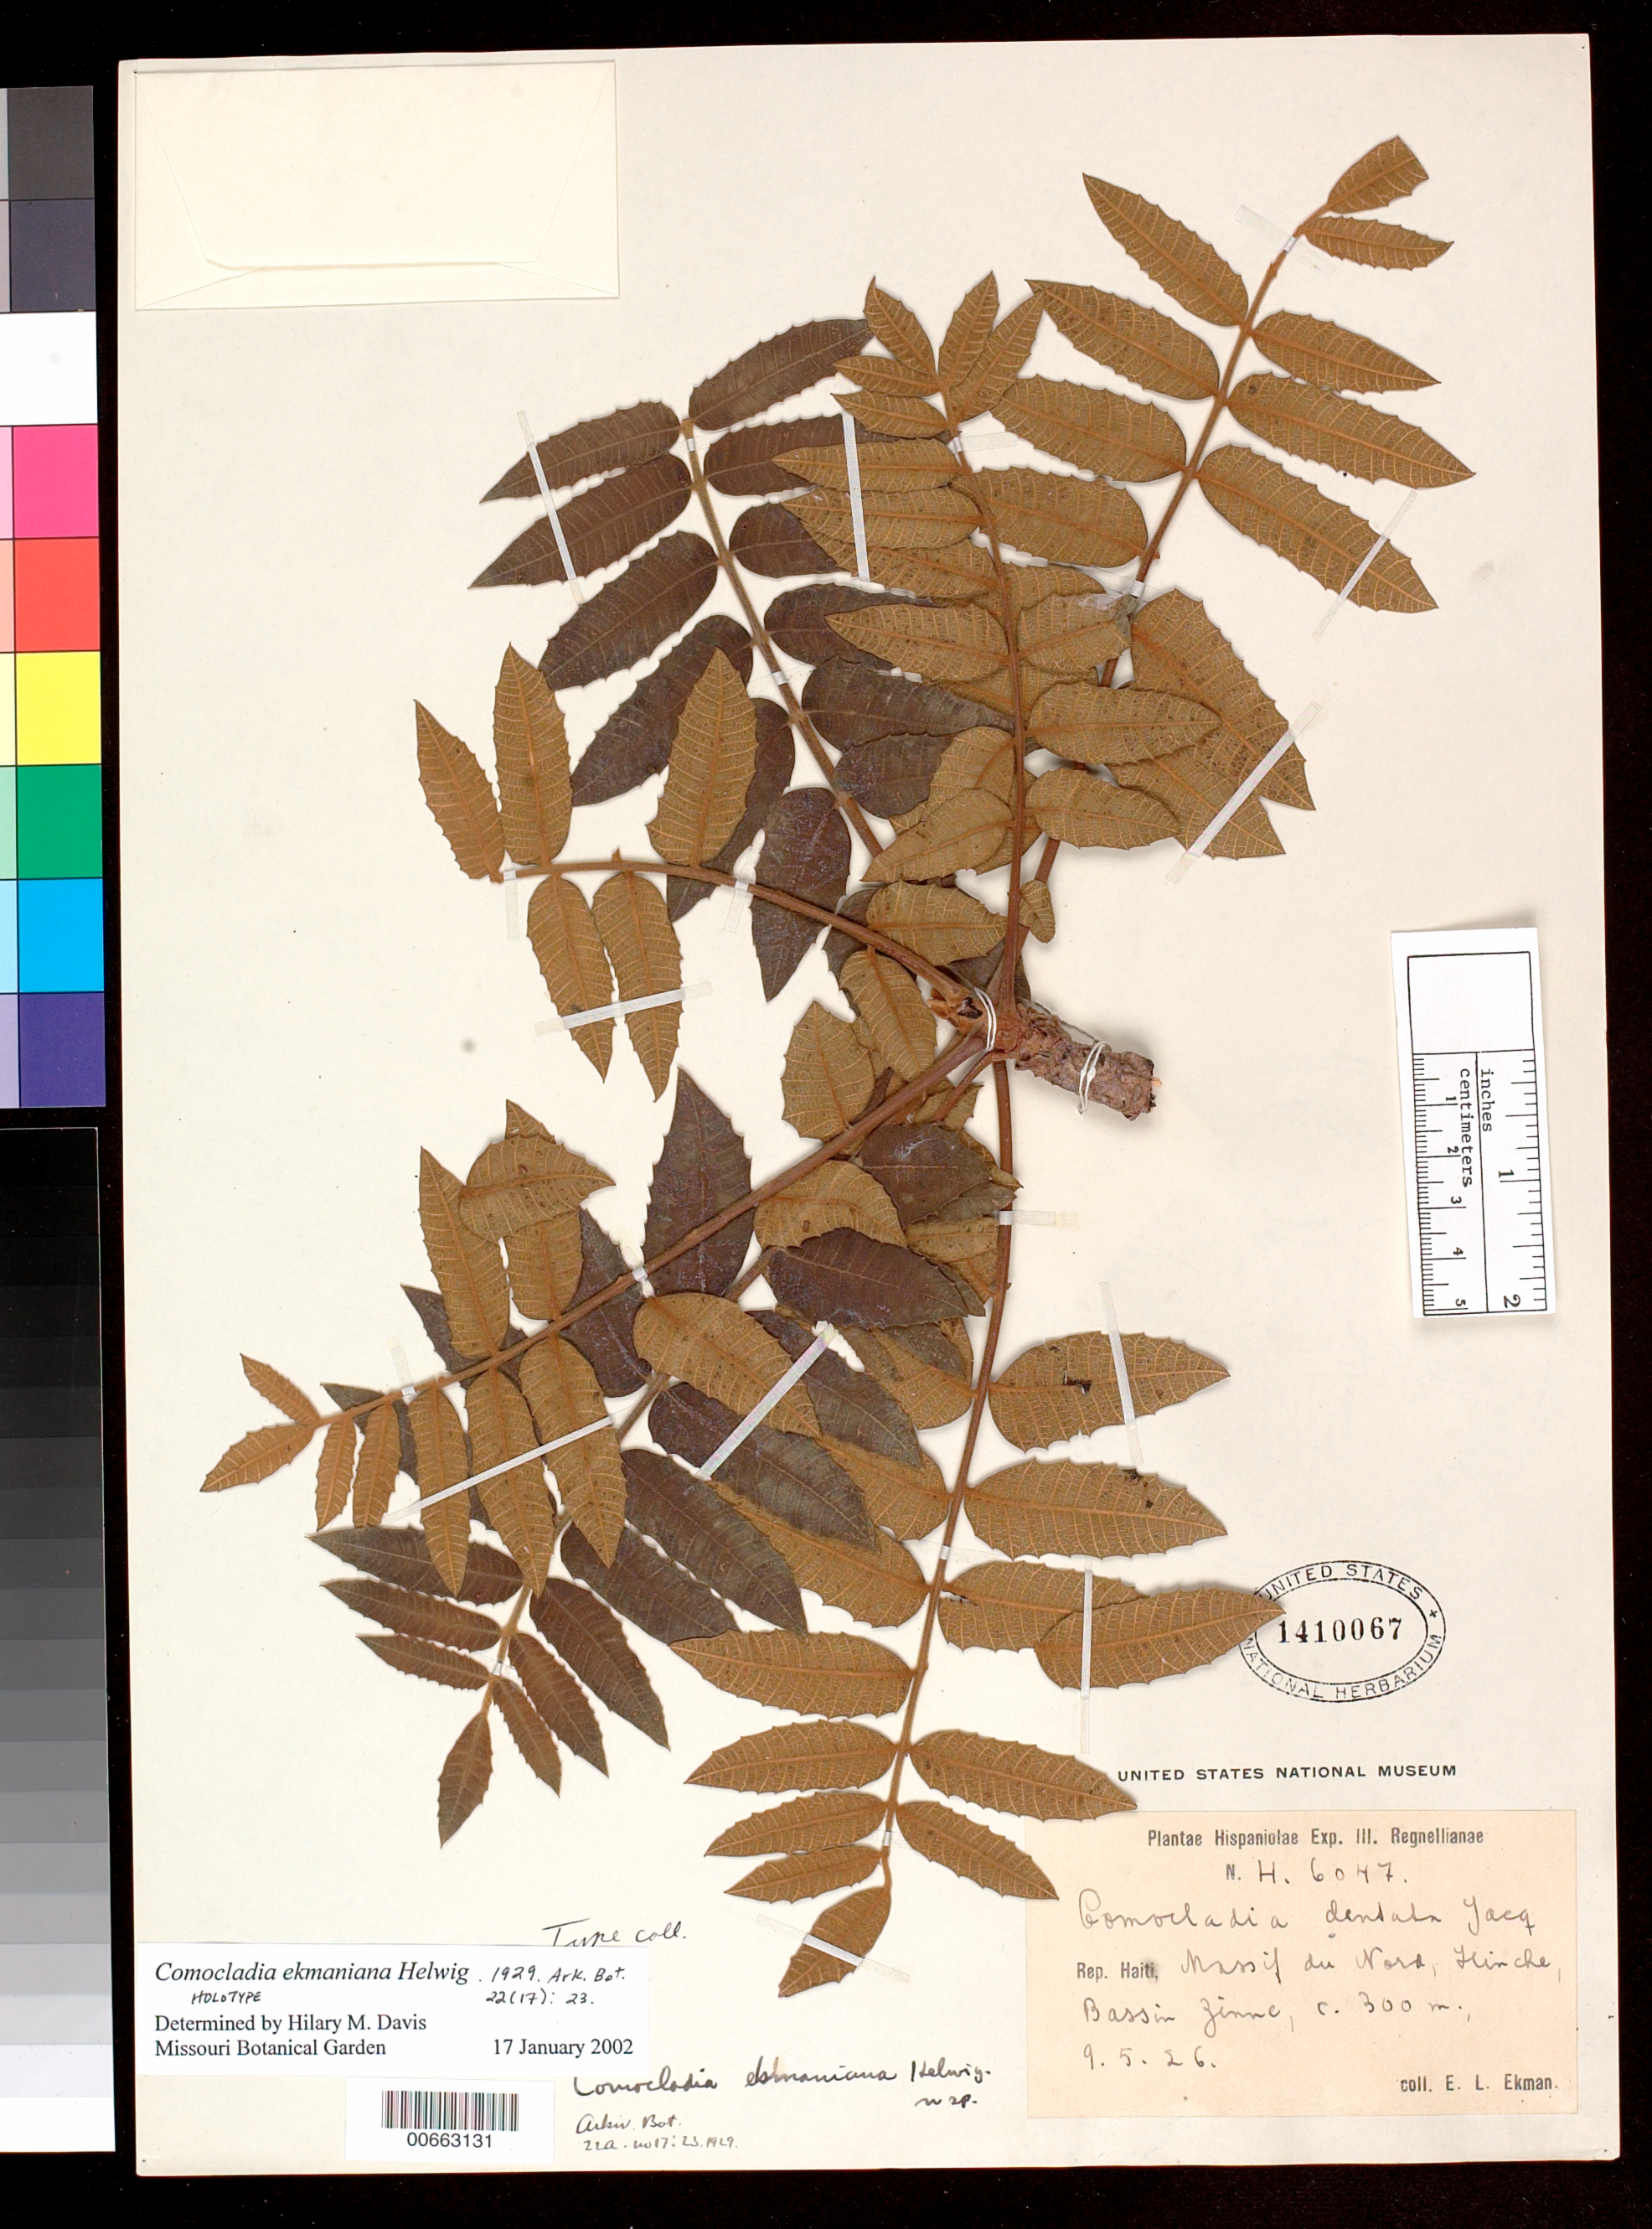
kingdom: Plantae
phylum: Tracheophyta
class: Magnoliopsida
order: Sapindales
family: Anacardiaceae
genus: Comocladia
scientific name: Comocladia ekmaniana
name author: Helwig in Urb.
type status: Holotype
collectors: E. L. Ekman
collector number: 6047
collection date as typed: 09 May 1926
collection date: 1926-05-09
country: Haiti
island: Hispaniola Island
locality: Massif du Nord, prope Hinche, Riviere Samana, Bassin-Zinne.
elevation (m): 300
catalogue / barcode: US 1410067